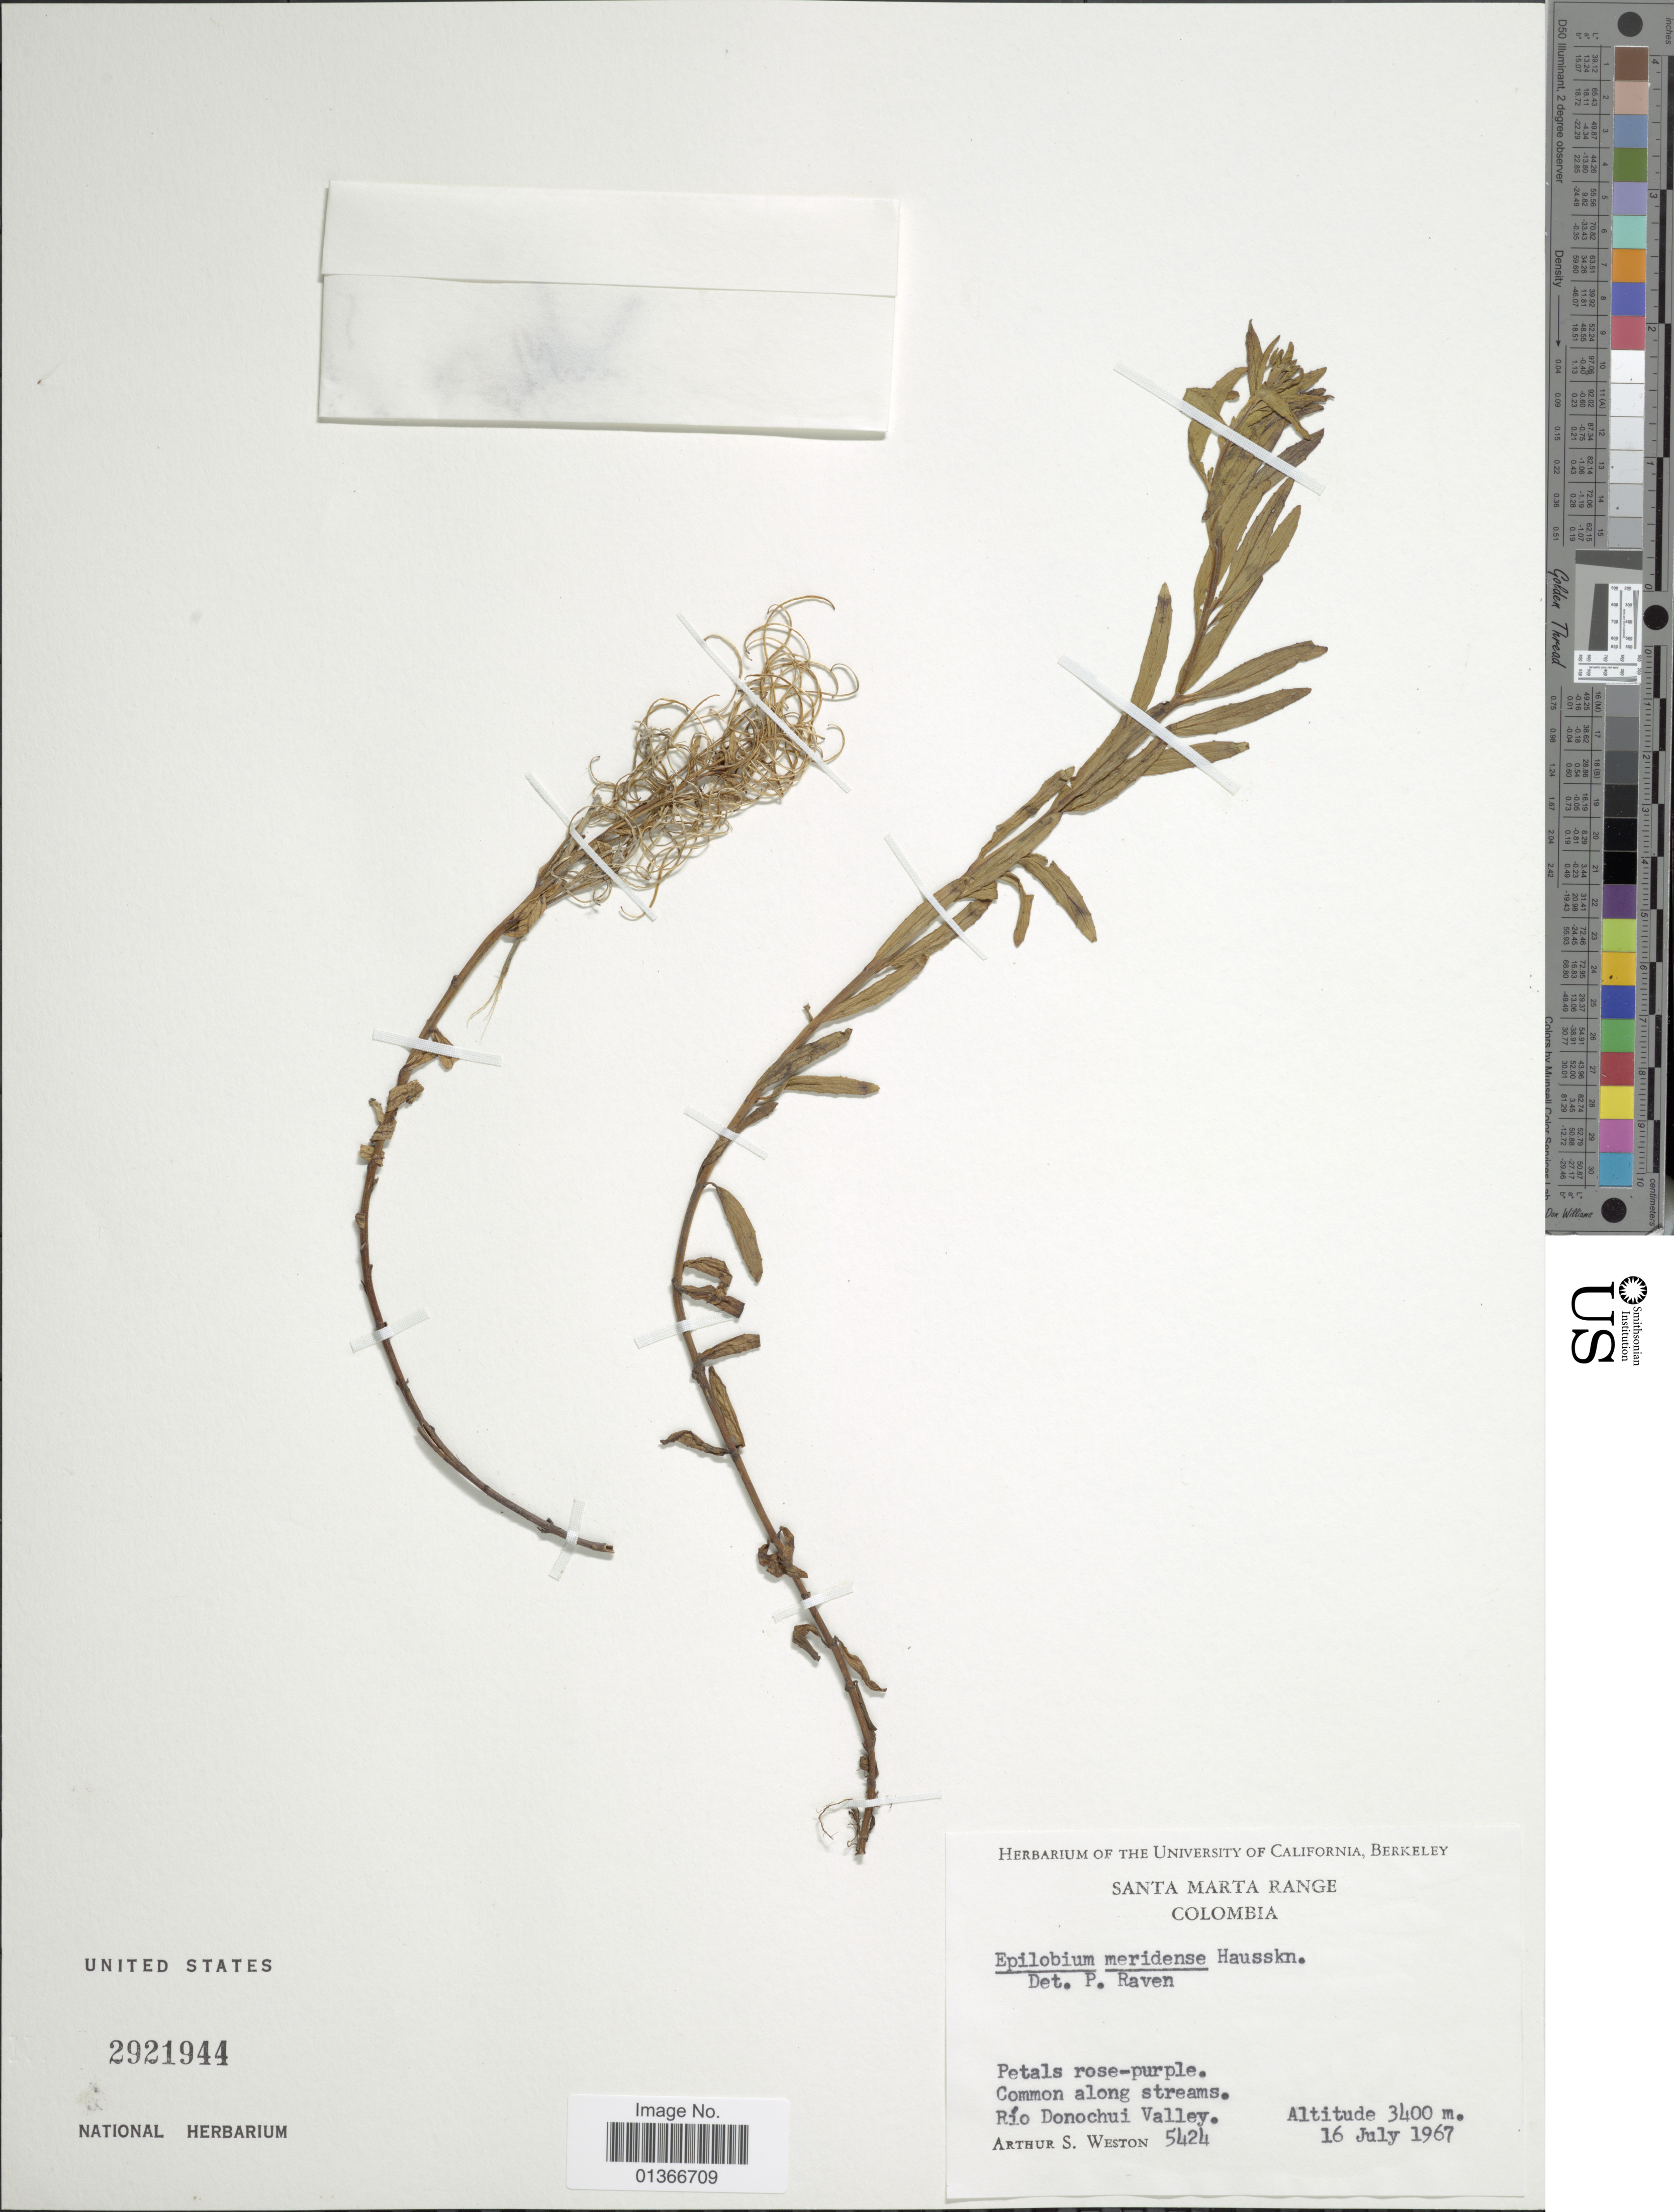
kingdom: Plantae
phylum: Tracheophyta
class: Magnoliopsida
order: Myrtales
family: Onagraceae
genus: Epilobium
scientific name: Epilobium denticulatum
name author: Ruiz & Pav.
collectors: A. Weston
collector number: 5424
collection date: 1967-07-16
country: Colombia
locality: Santa Marta Range. Río Donochui Valley.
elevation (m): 3400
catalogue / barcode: US 2921944